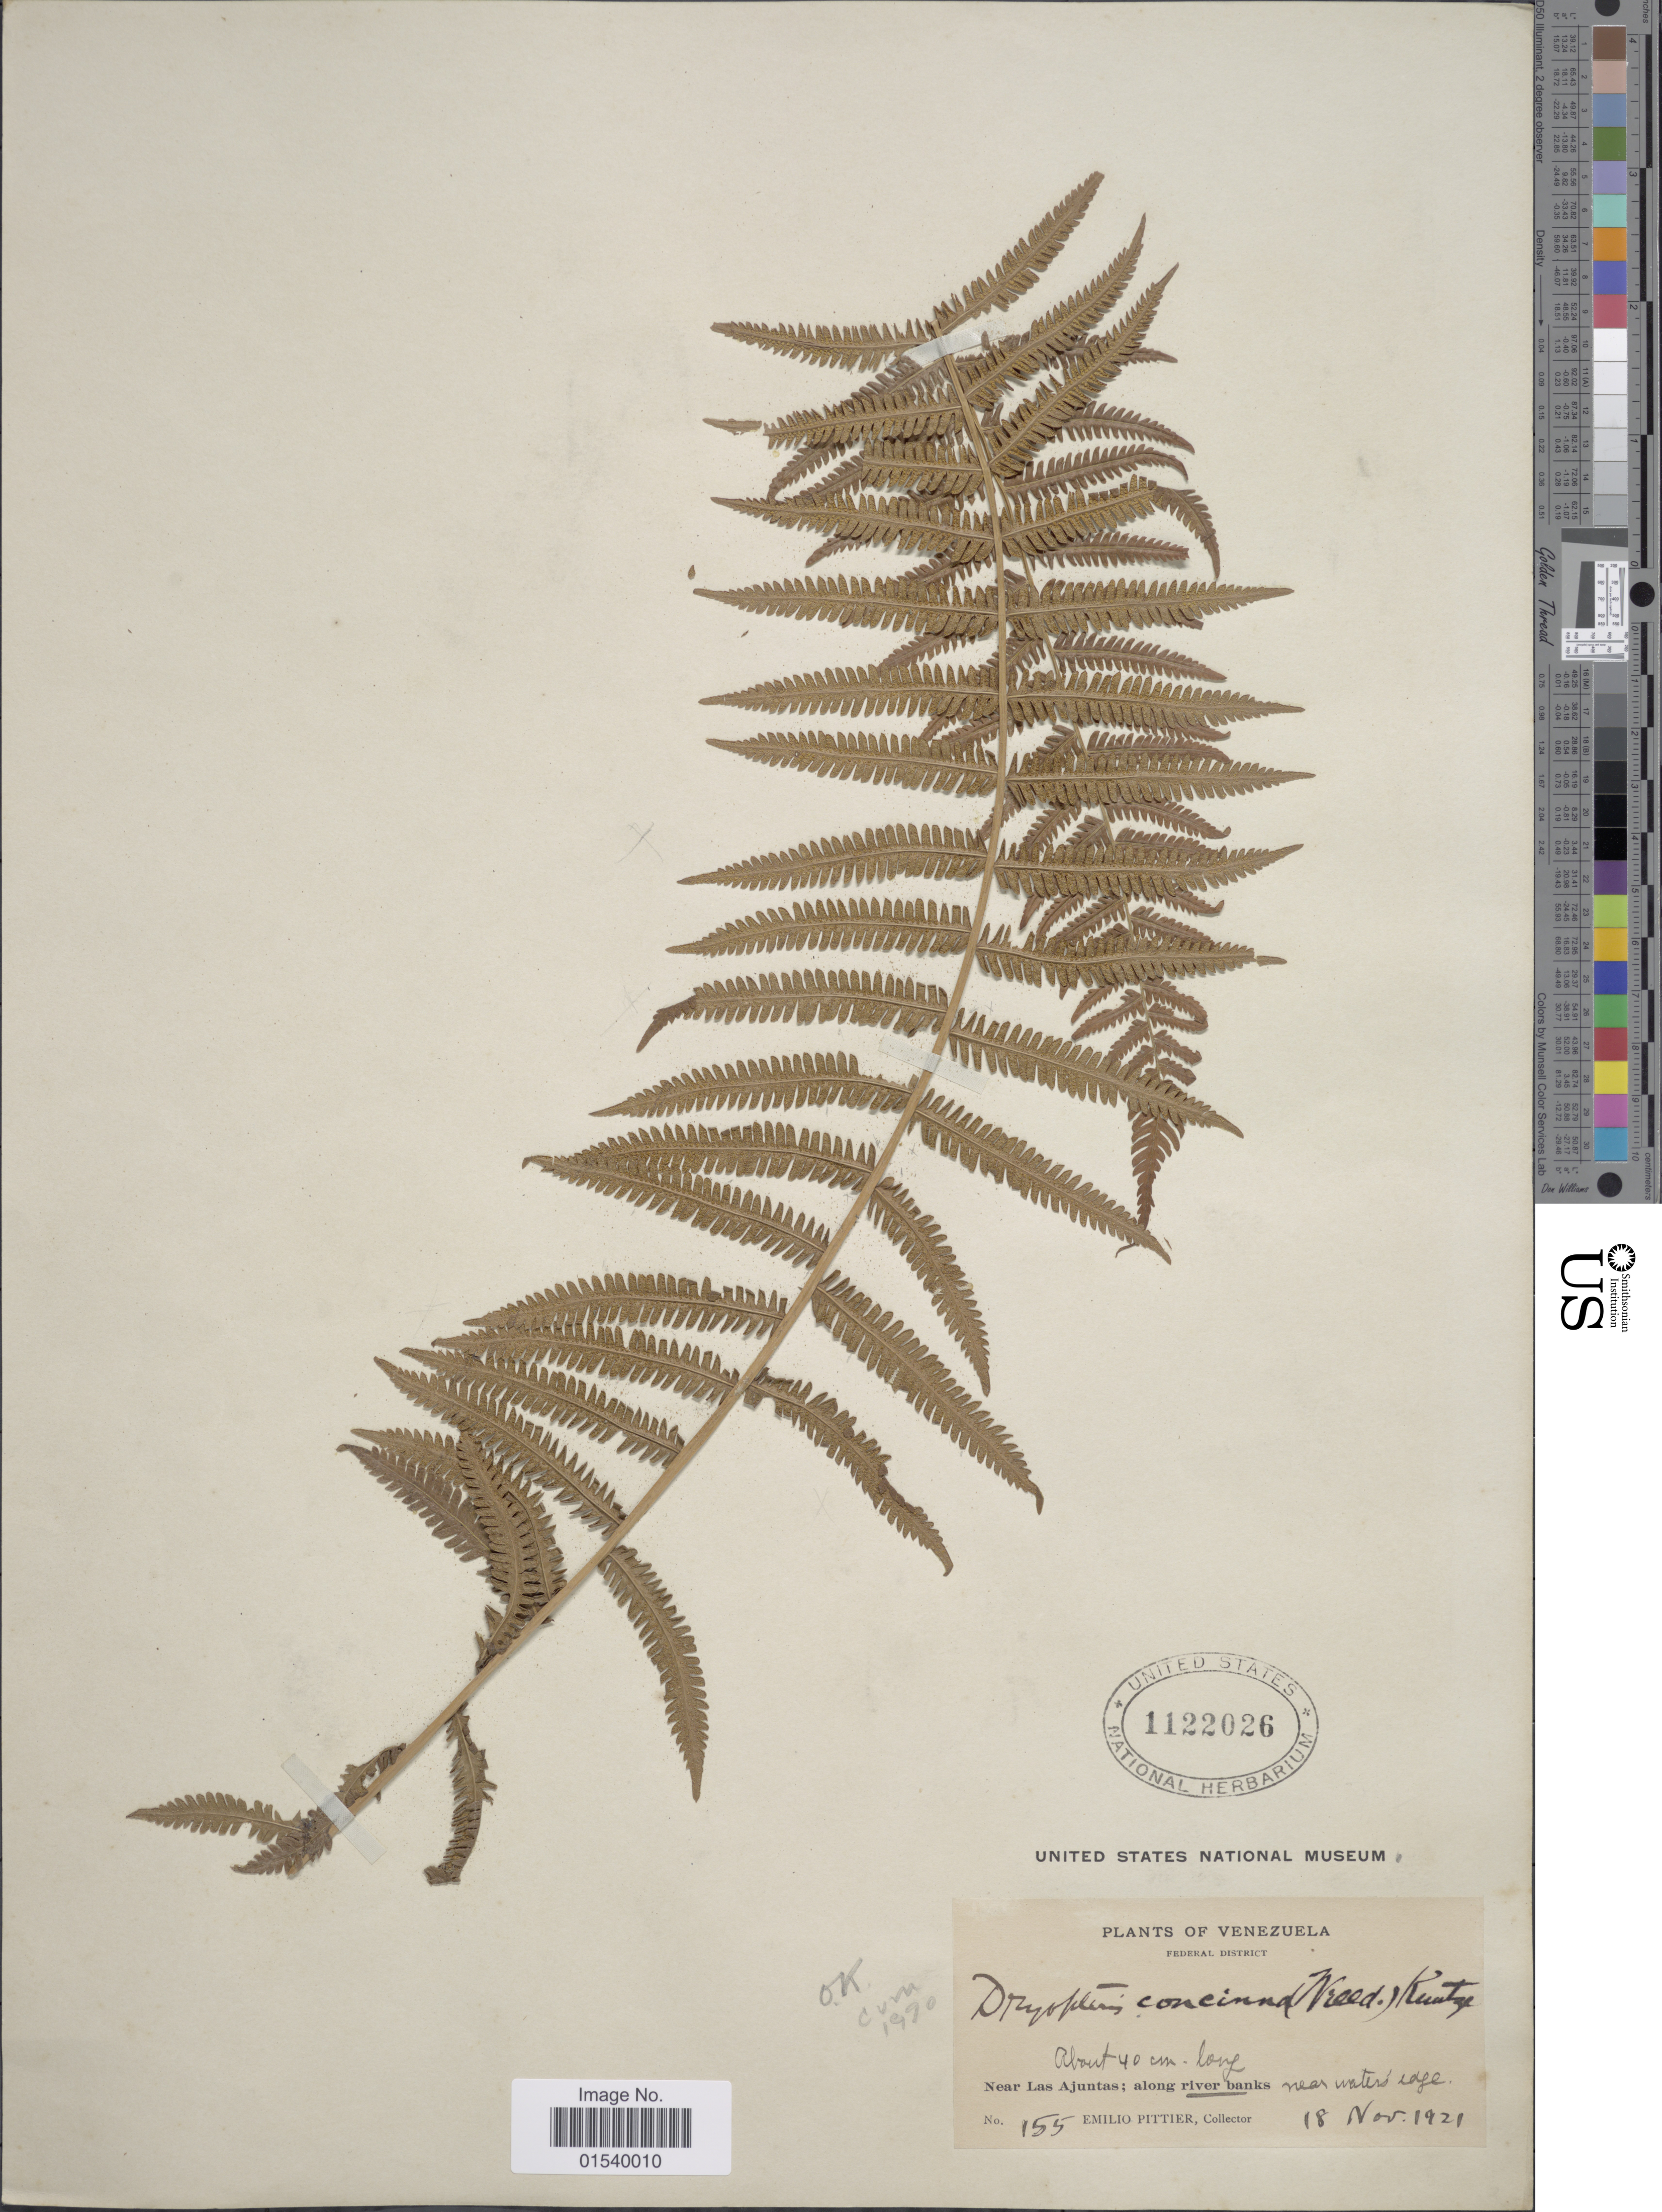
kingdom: Plantae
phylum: Tracheophyta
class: Polypodiopsida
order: Polypodiales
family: Thelypteridaceae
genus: Amauropelta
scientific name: Amauropelta concinna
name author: (Willd.) Pic. Serm.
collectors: E. Pittier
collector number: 155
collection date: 1921-11-18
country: Venezuela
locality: Federal District, Near Las Ajuntas: along river banks near water edge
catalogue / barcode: US 1122026